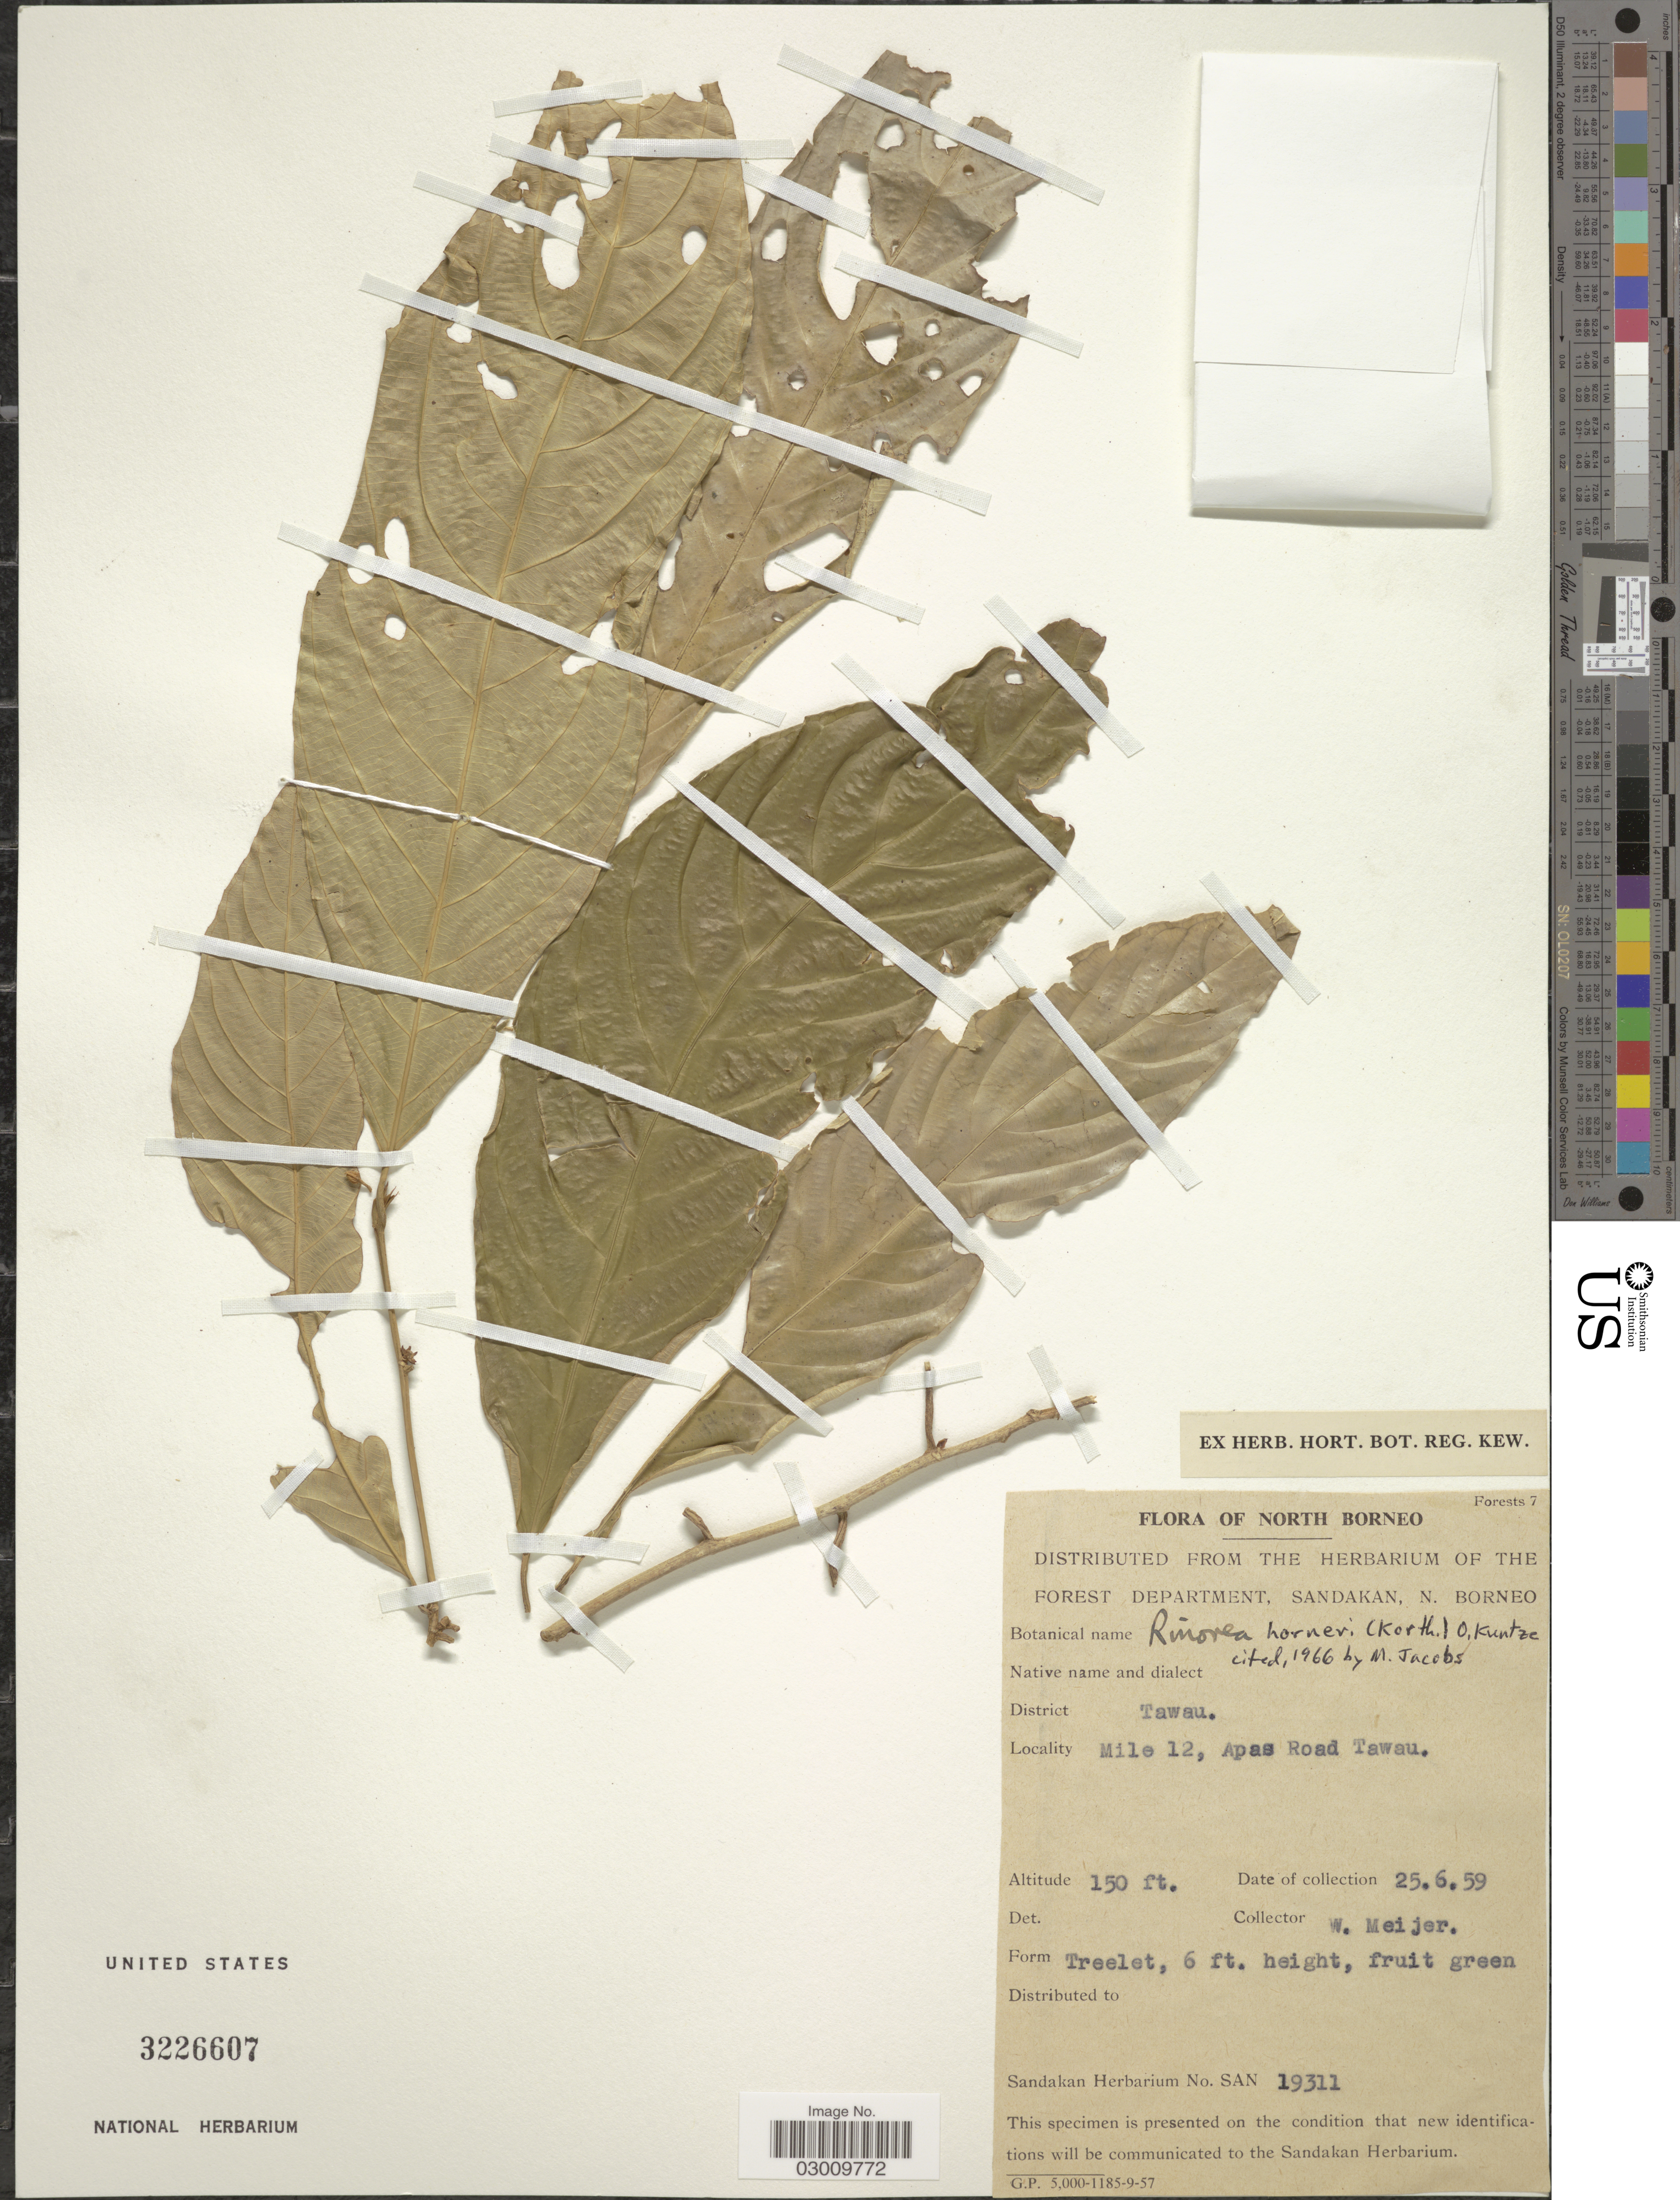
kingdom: Plantae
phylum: Tracheophyta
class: Magnoliopsida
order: Malpighiales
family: Violaceae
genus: Rinorea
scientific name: Rinorea horneri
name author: (Korth.) Kuntze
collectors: W. Meijer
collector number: SAN19311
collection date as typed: Transcribed d/m/y: 25/6/59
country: Malaysia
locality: North Borneo. District Tawau. Mile 12, Apas Road Tawau.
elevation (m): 46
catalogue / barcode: US 3226607